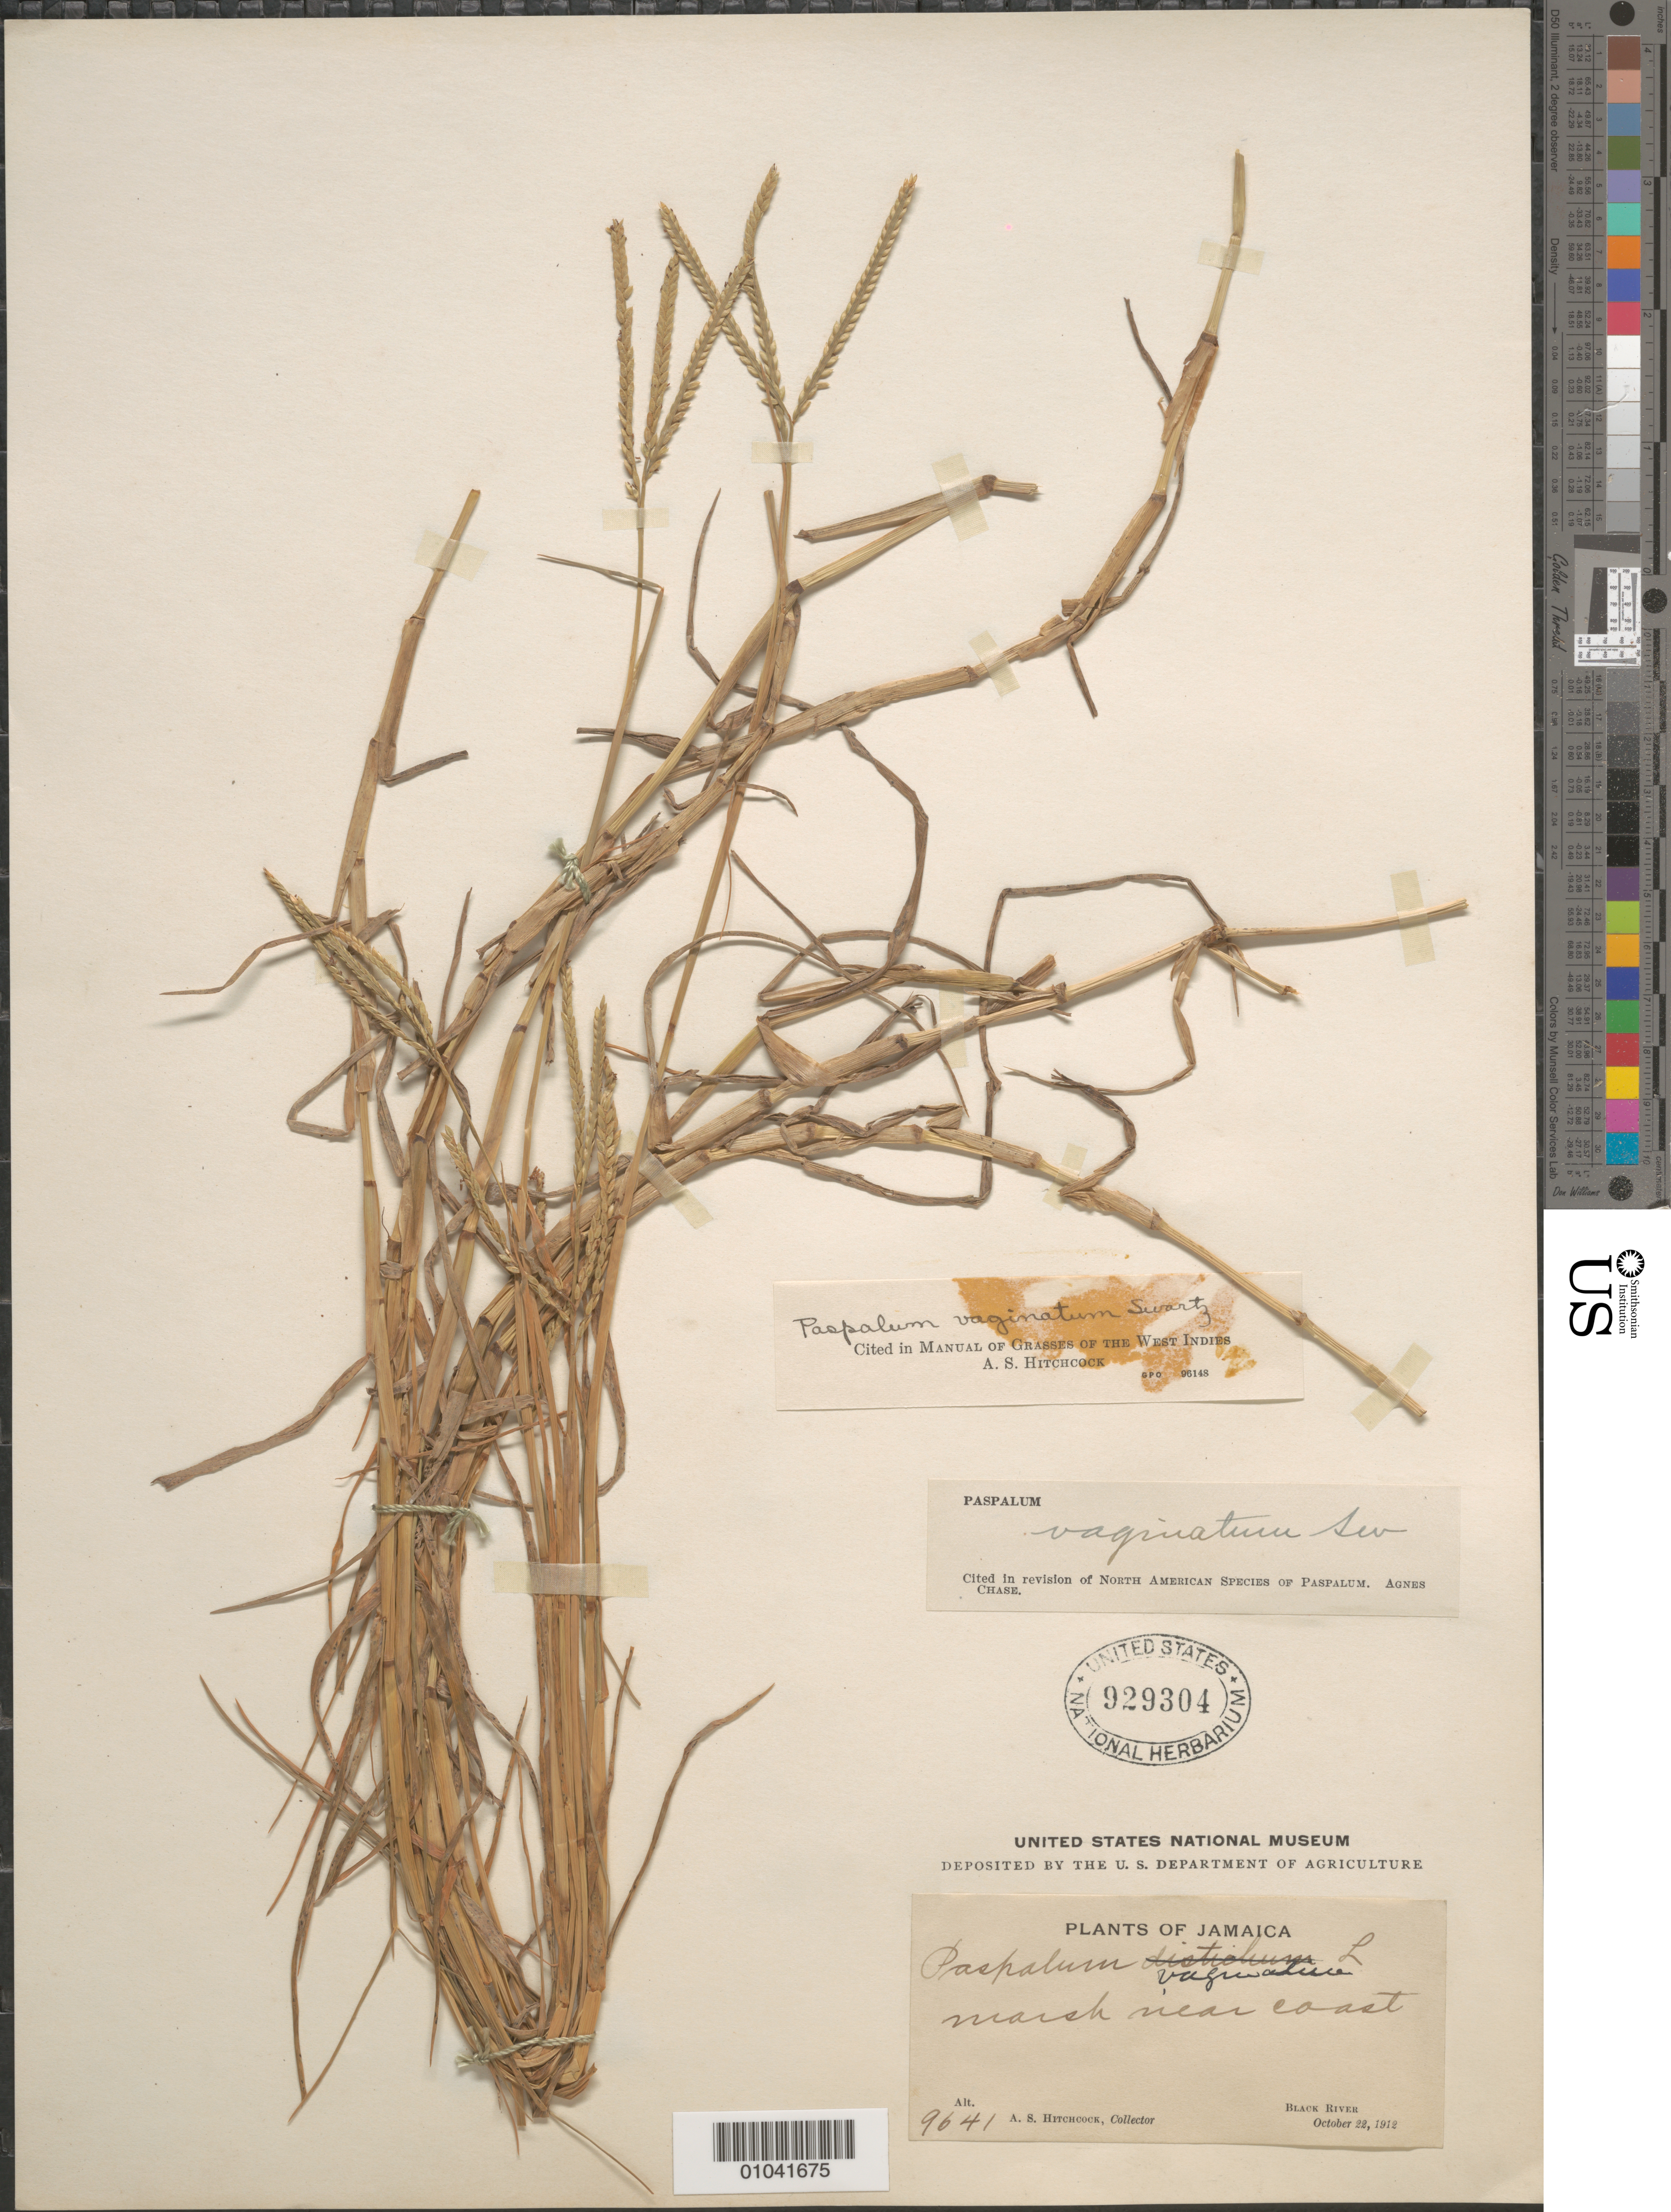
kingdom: Plantae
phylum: Tracheophyta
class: Liliopsida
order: Poales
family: Poaceae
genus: Paspalum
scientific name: Paspalum vaginatum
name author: Sw.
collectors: A. S. Hitchcock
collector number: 9641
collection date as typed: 22 Oct 1912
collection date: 1912-10-22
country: Jamaica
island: Jamaica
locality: Black River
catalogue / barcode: US 929304